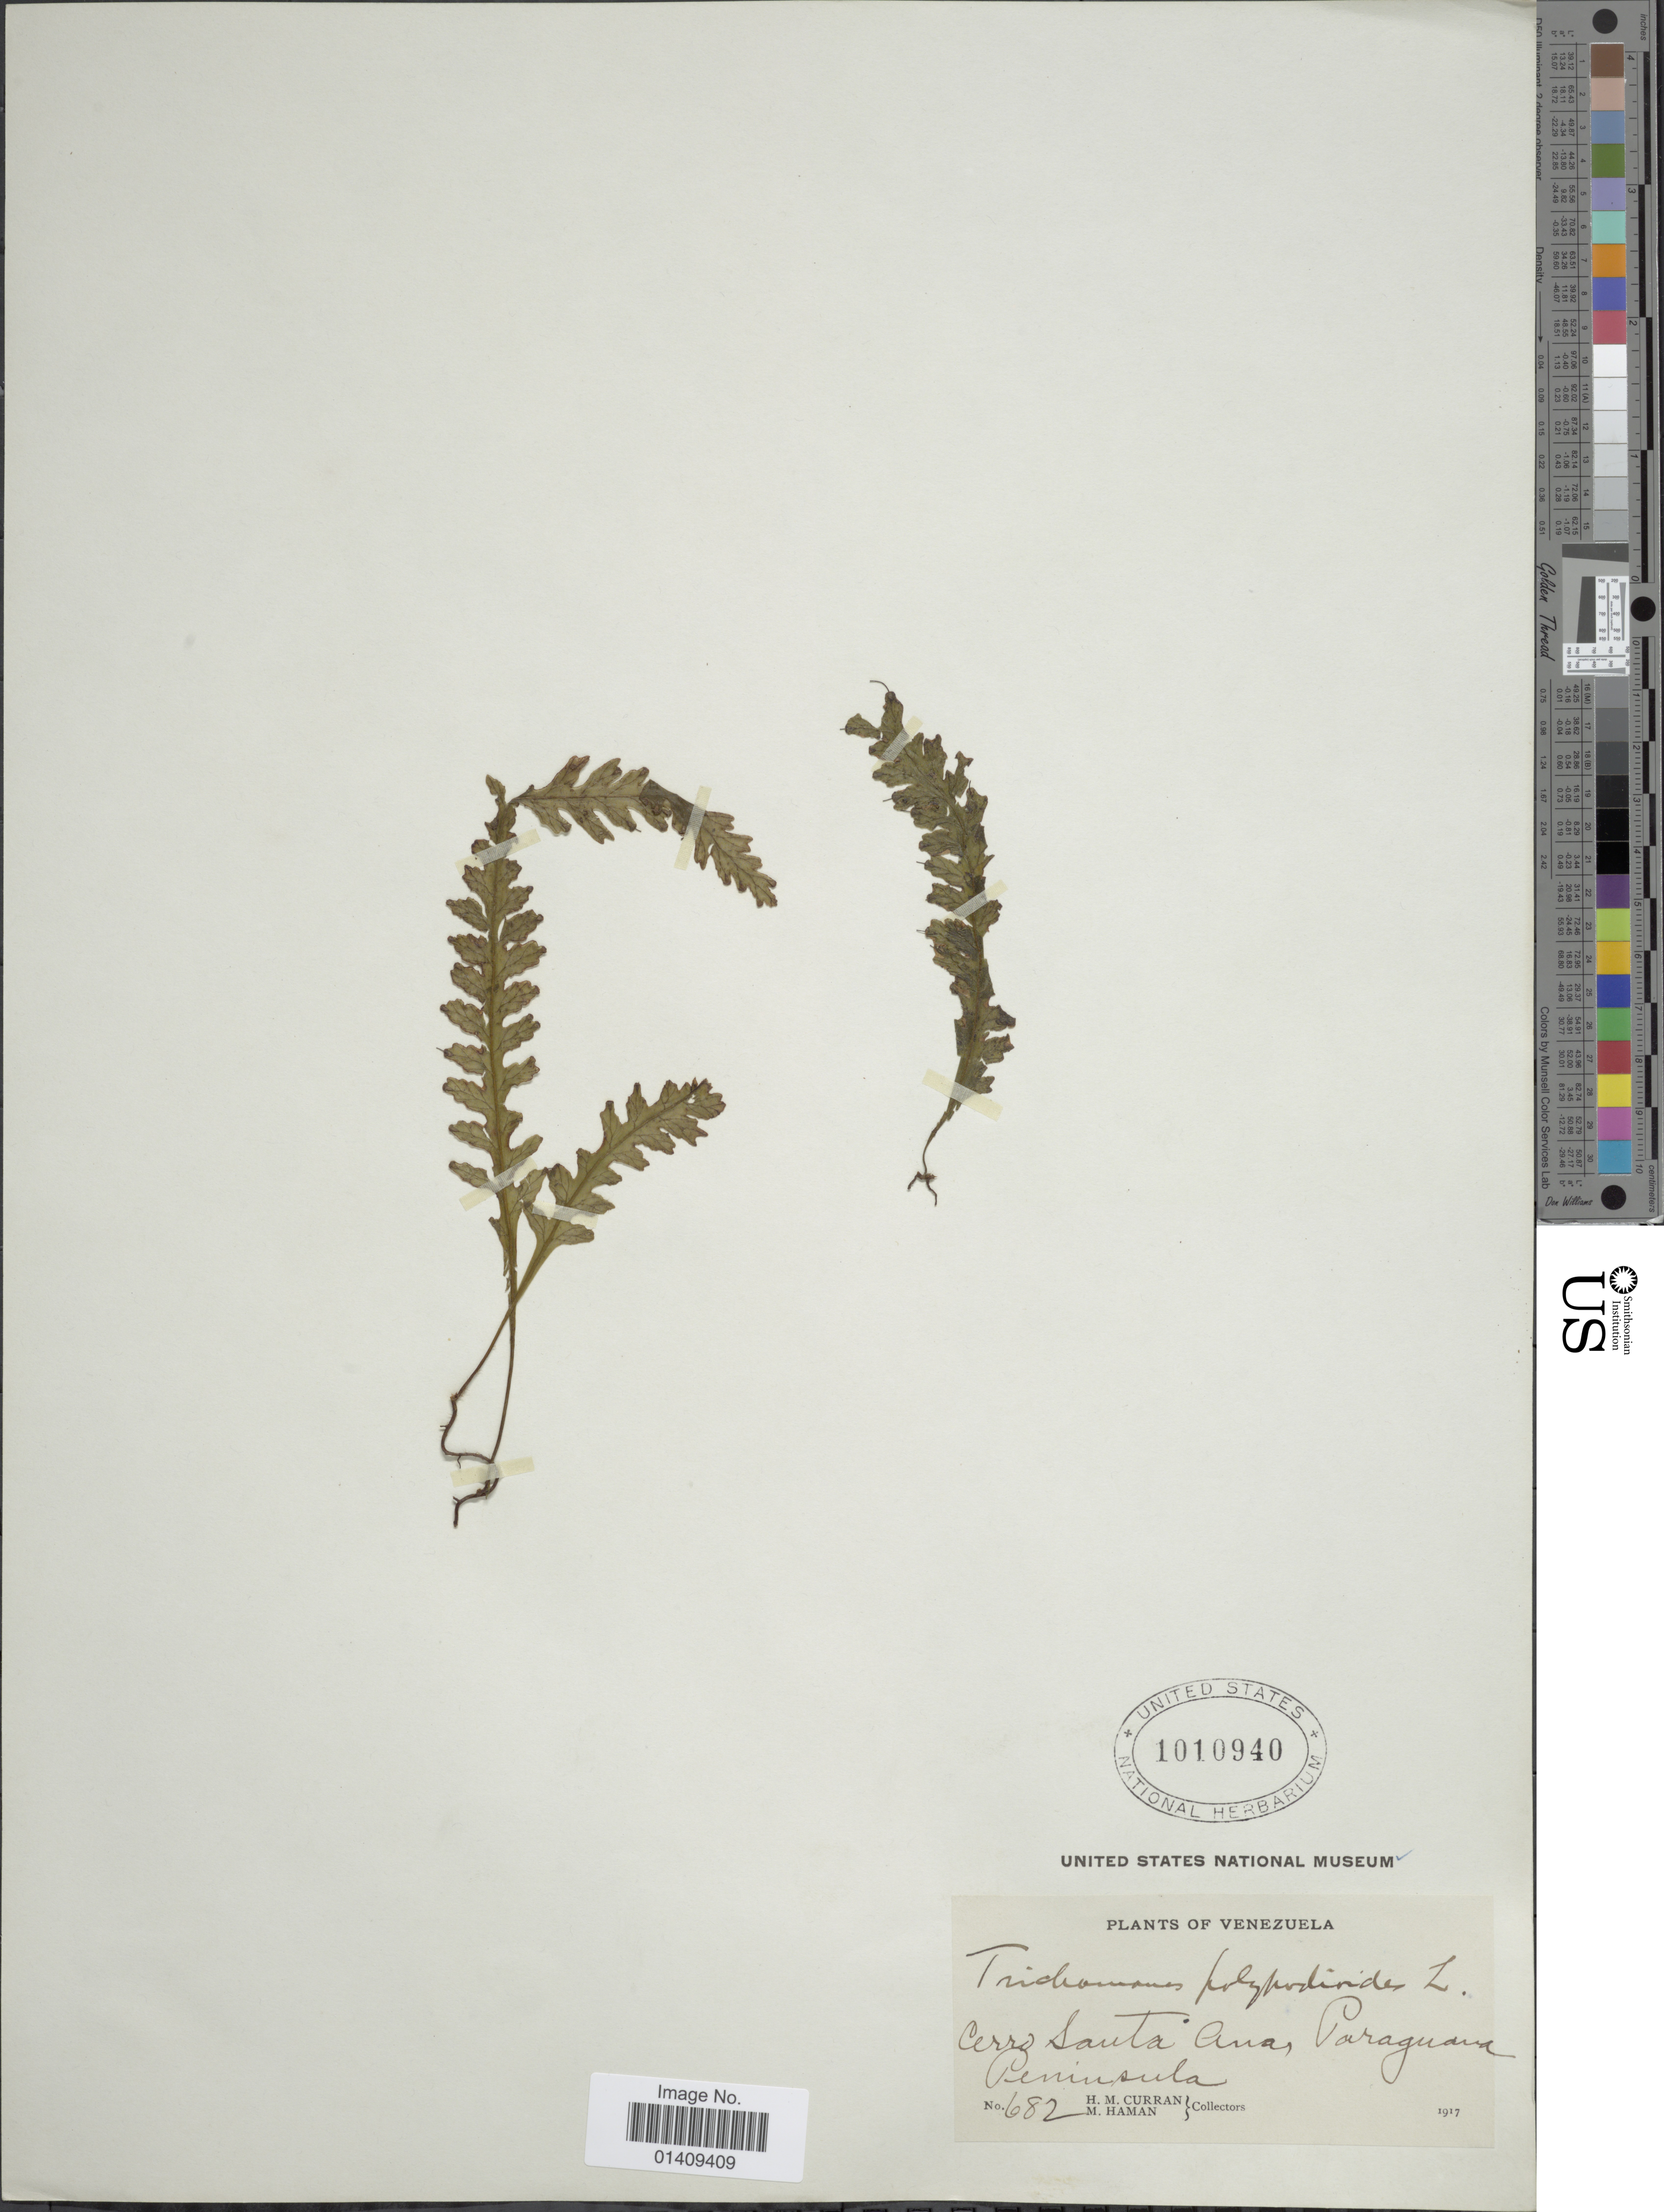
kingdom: Plantae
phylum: Tracheophyta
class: Polypodiopsida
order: Hymenophyllales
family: Hymenophyllaceae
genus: Trichomanes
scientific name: Trichomanes polypodioides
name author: L.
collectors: H. M. Curran & M. Haman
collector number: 682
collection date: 1917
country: Venezuela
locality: Cerro Santa Ana, Paraguana Peninsula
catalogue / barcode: US 1010940